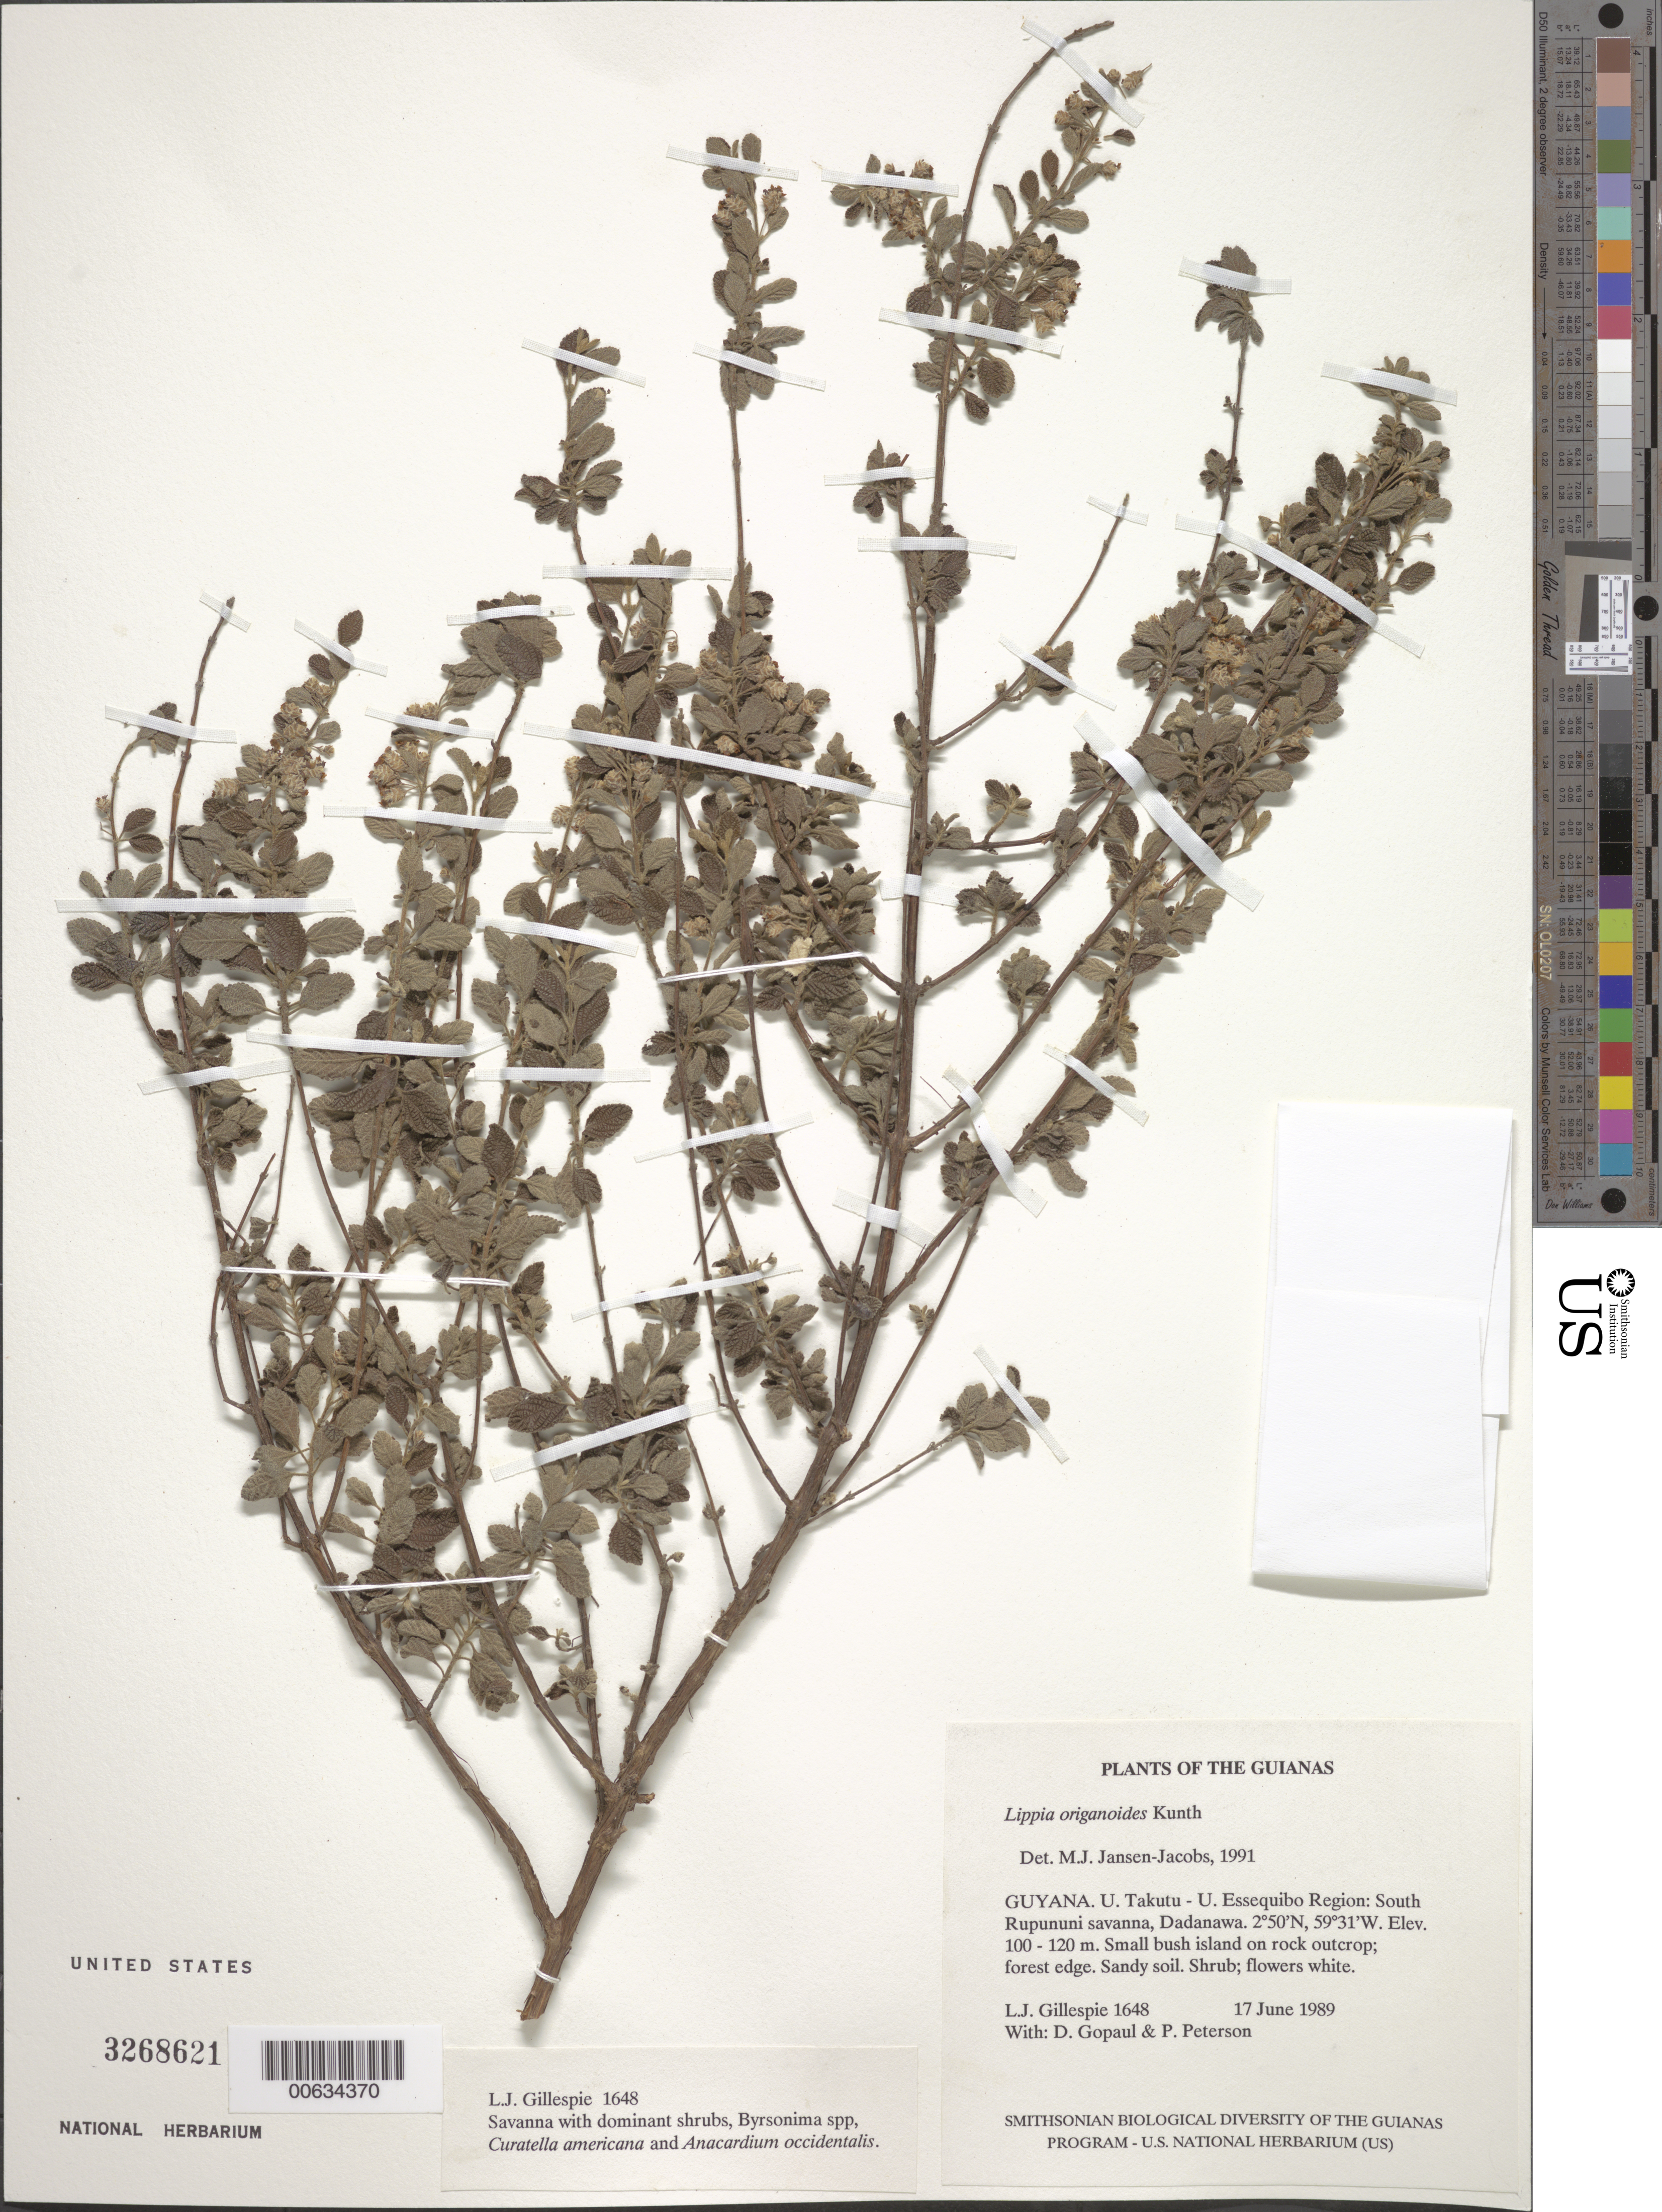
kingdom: Plantae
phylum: Tracheophyta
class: Magnoliopsida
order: Lamiales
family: Verbenaceae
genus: Lippia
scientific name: Lippia origanoides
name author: Kunth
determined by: Jansen-Jacobs, M. J., (U), Nationaal Herbarium Nederland, Utrecht University branch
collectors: L. J. Gillespie, D. Gopaul & P. M. Peterson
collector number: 1648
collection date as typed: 17 June 1989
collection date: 1989-06-17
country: Guyana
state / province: U. Takutu-U. Essequibo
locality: South Rupununi savanna, Dadanawa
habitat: Small bush island on rock outcrop; forest edge. Sandy soil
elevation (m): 100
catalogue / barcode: US 3268621